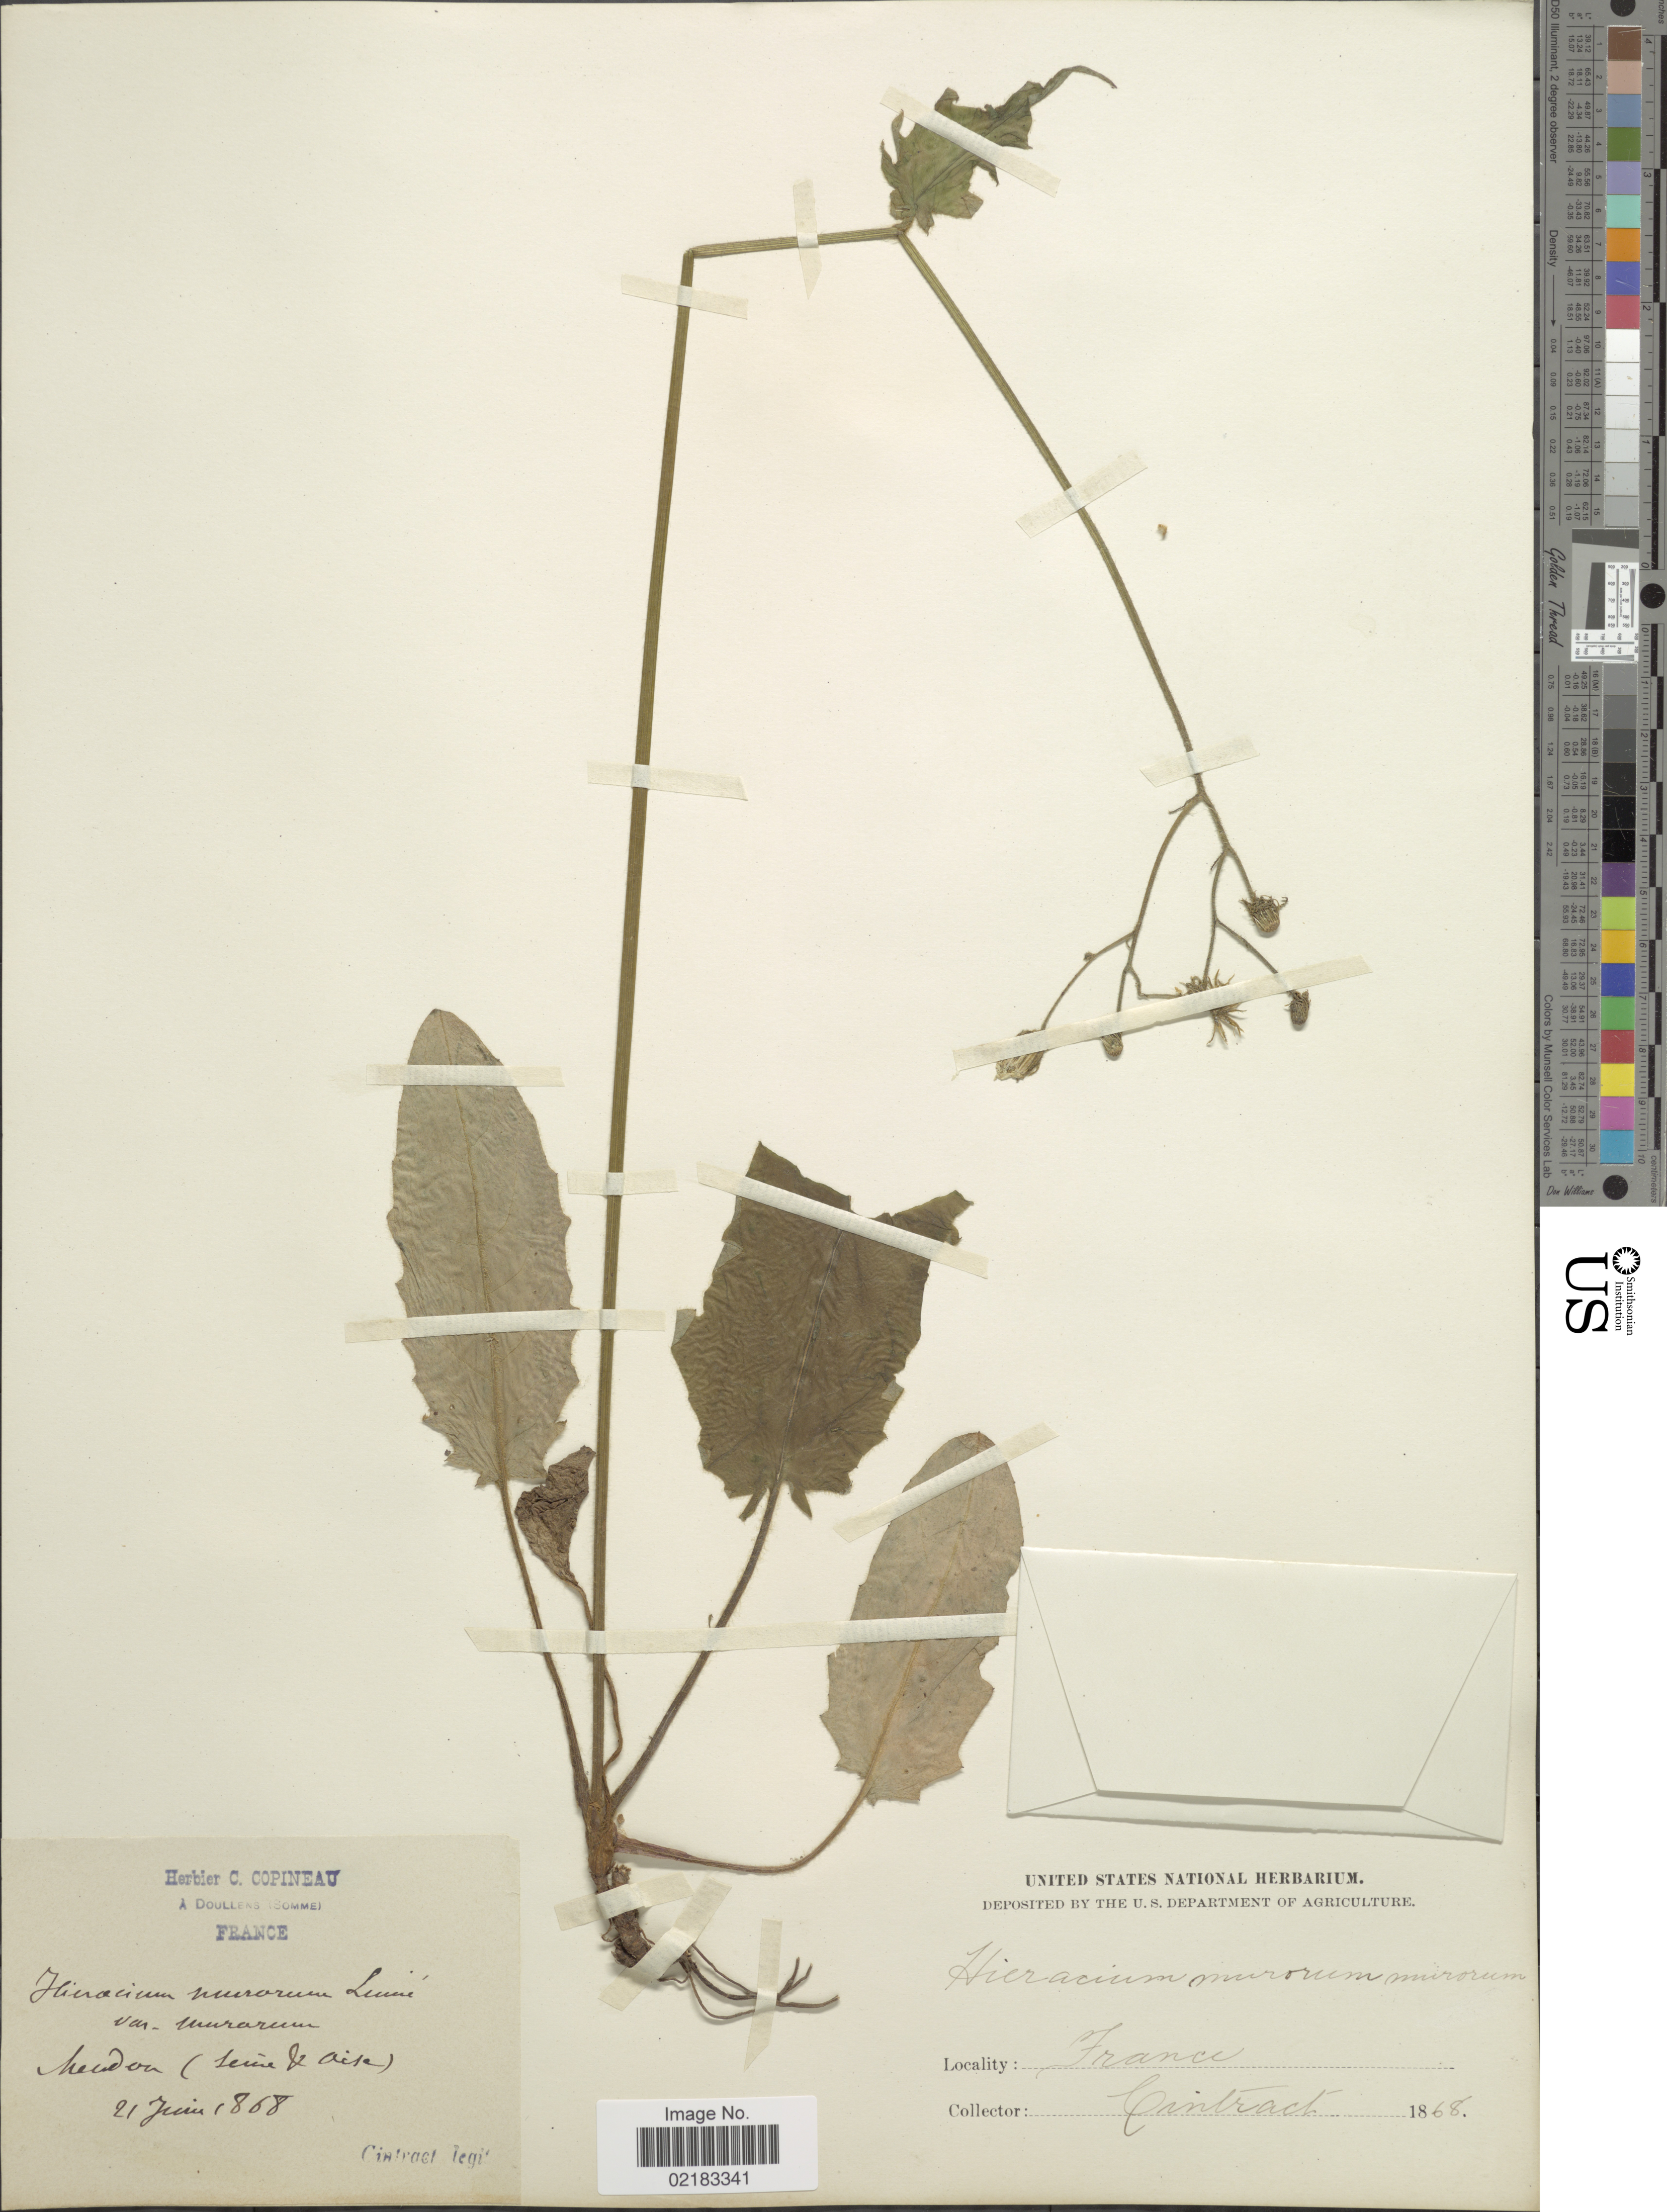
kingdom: Plantae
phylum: Tracheophyta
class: Magnoliopsida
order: Asterales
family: Asteraceae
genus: Hieracium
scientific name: Hieracium murorum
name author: L.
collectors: Cintract, --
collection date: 1868-06-21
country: France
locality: Meudon (Seine & Oise).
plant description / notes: Corrected "Heudon (Seuie & Aita)" to "Meudon (Seine & Oise)."